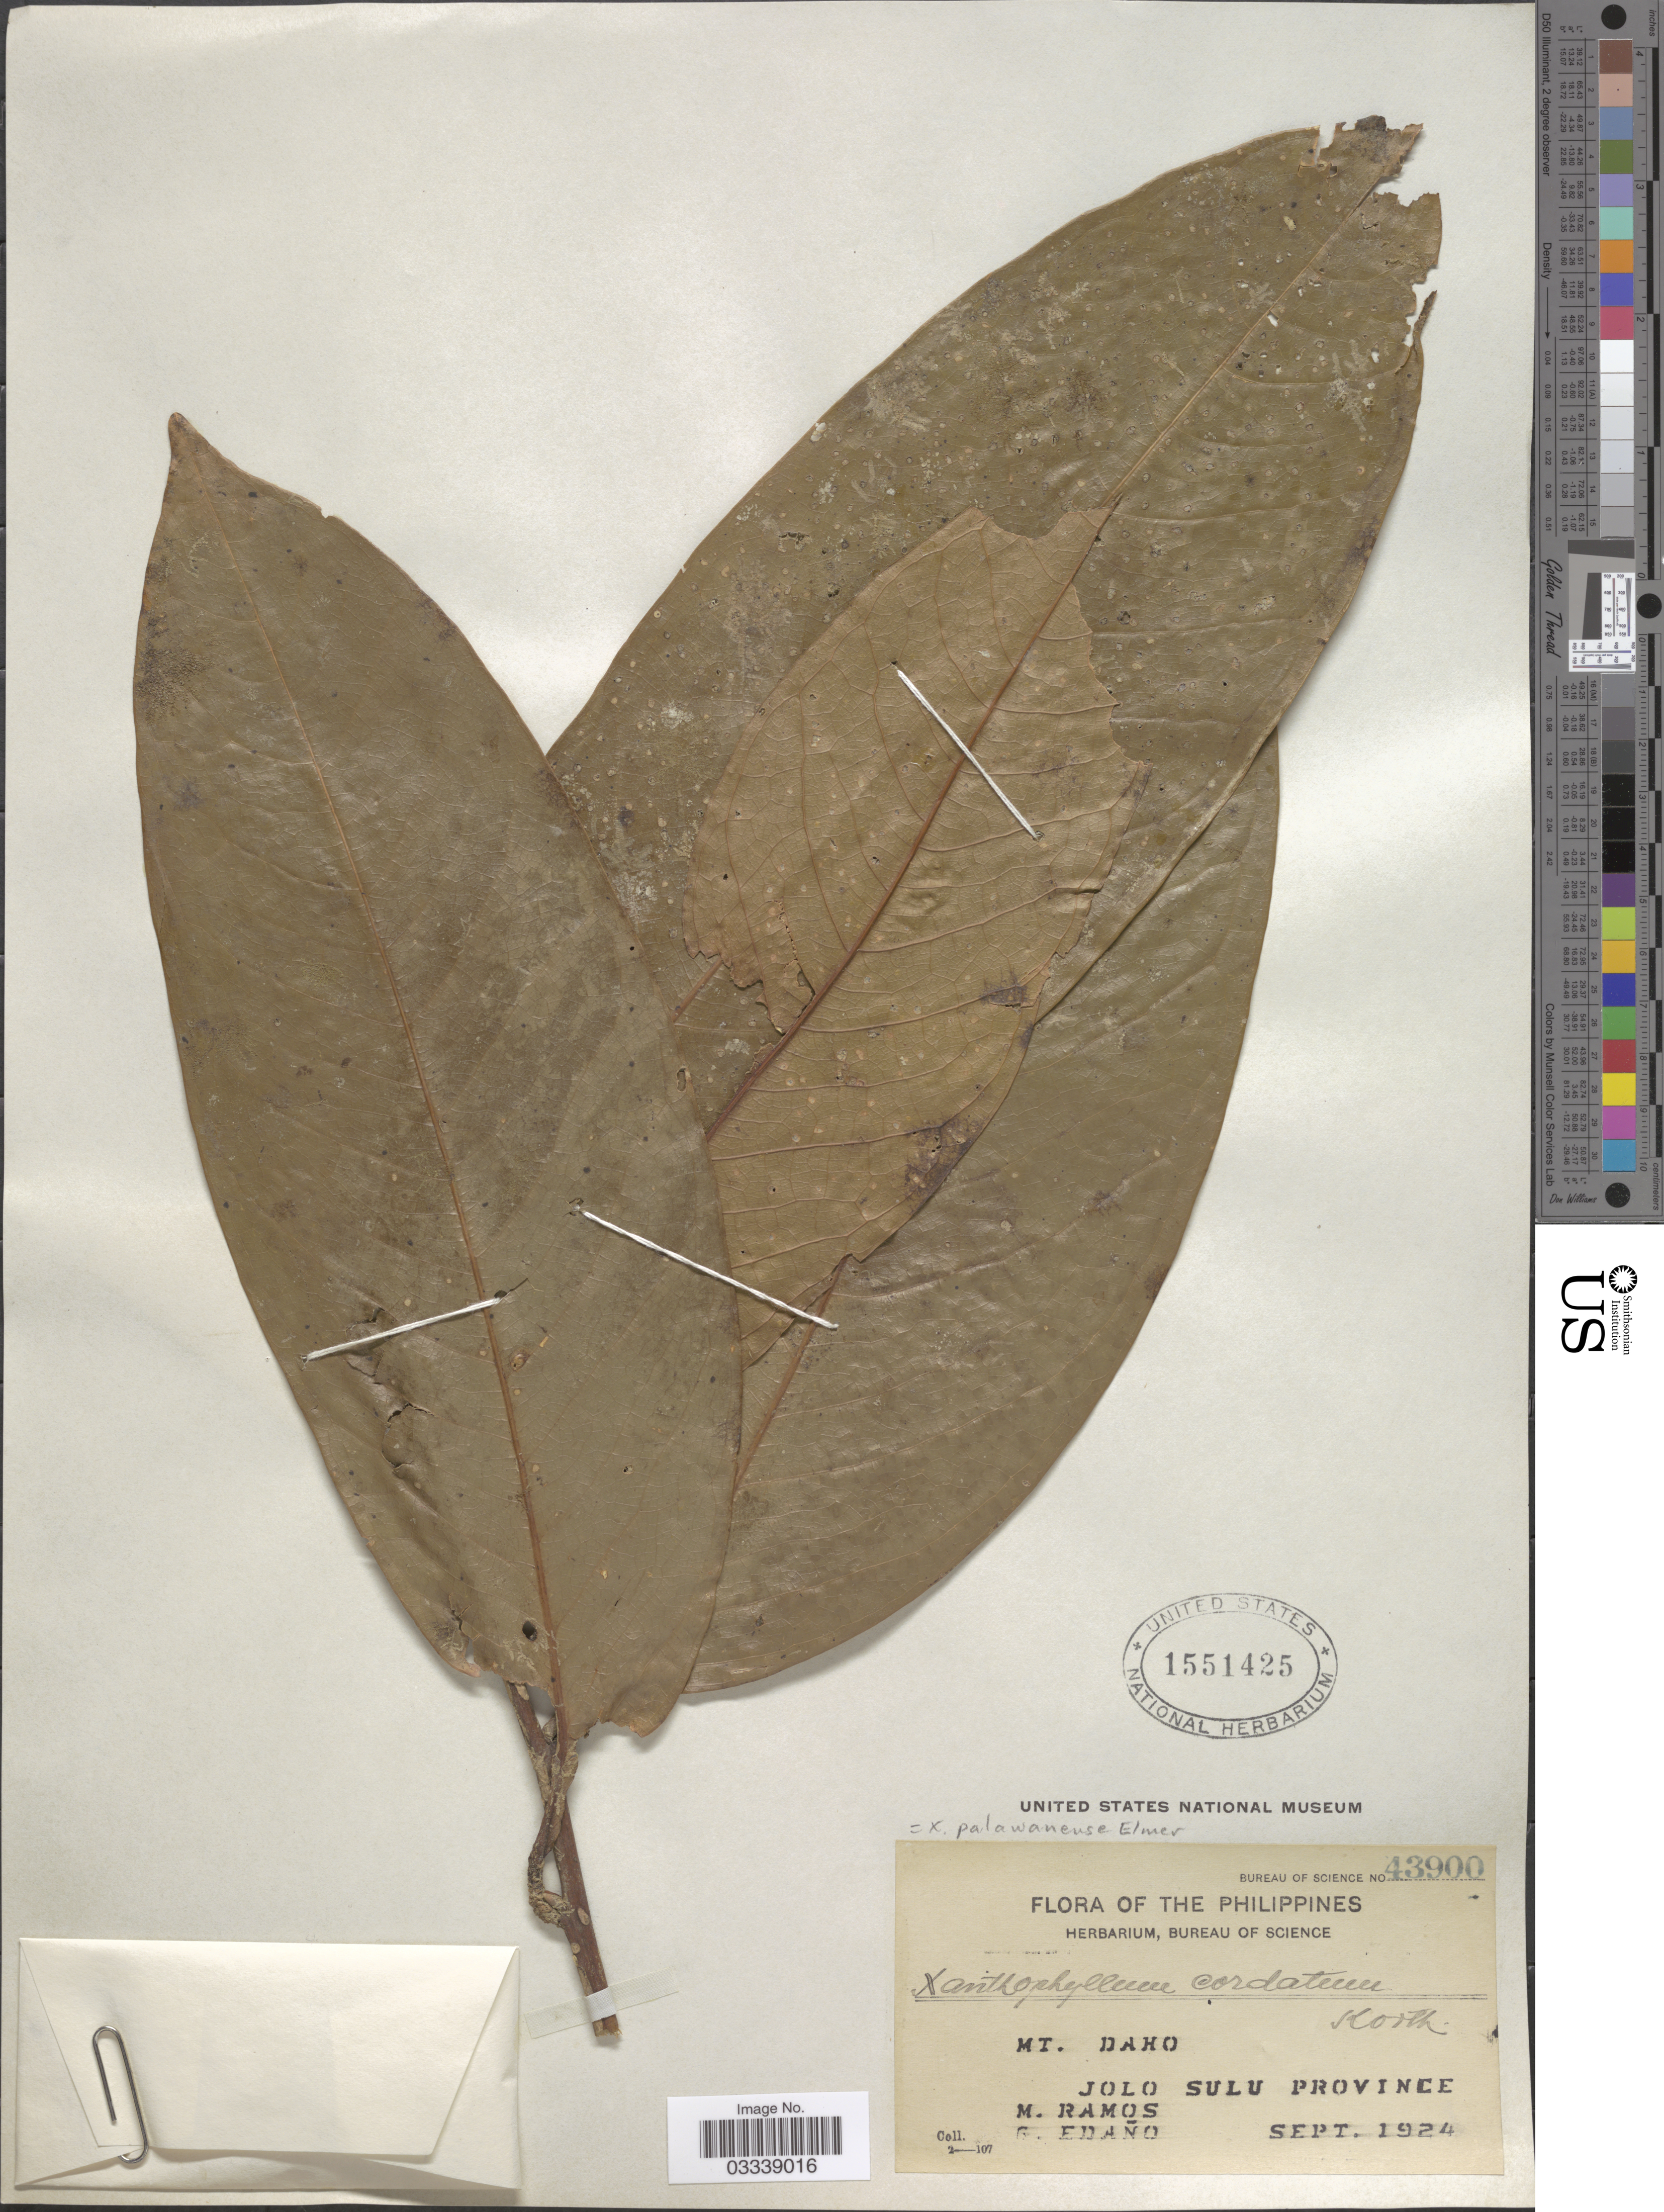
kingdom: Plantae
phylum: Tracheophyta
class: Magnoliopsida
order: Fabales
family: Polygalaceae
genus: Xanthophyllum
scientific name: Xanthophyllum palawanensis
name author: Elmer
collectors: M. Ramos & G. Edaño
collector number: Bureau of Science 43900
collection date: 1924-09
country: Philippines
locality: Mt. Daho. Jolo Sulu Province.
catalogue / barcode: US 1551425